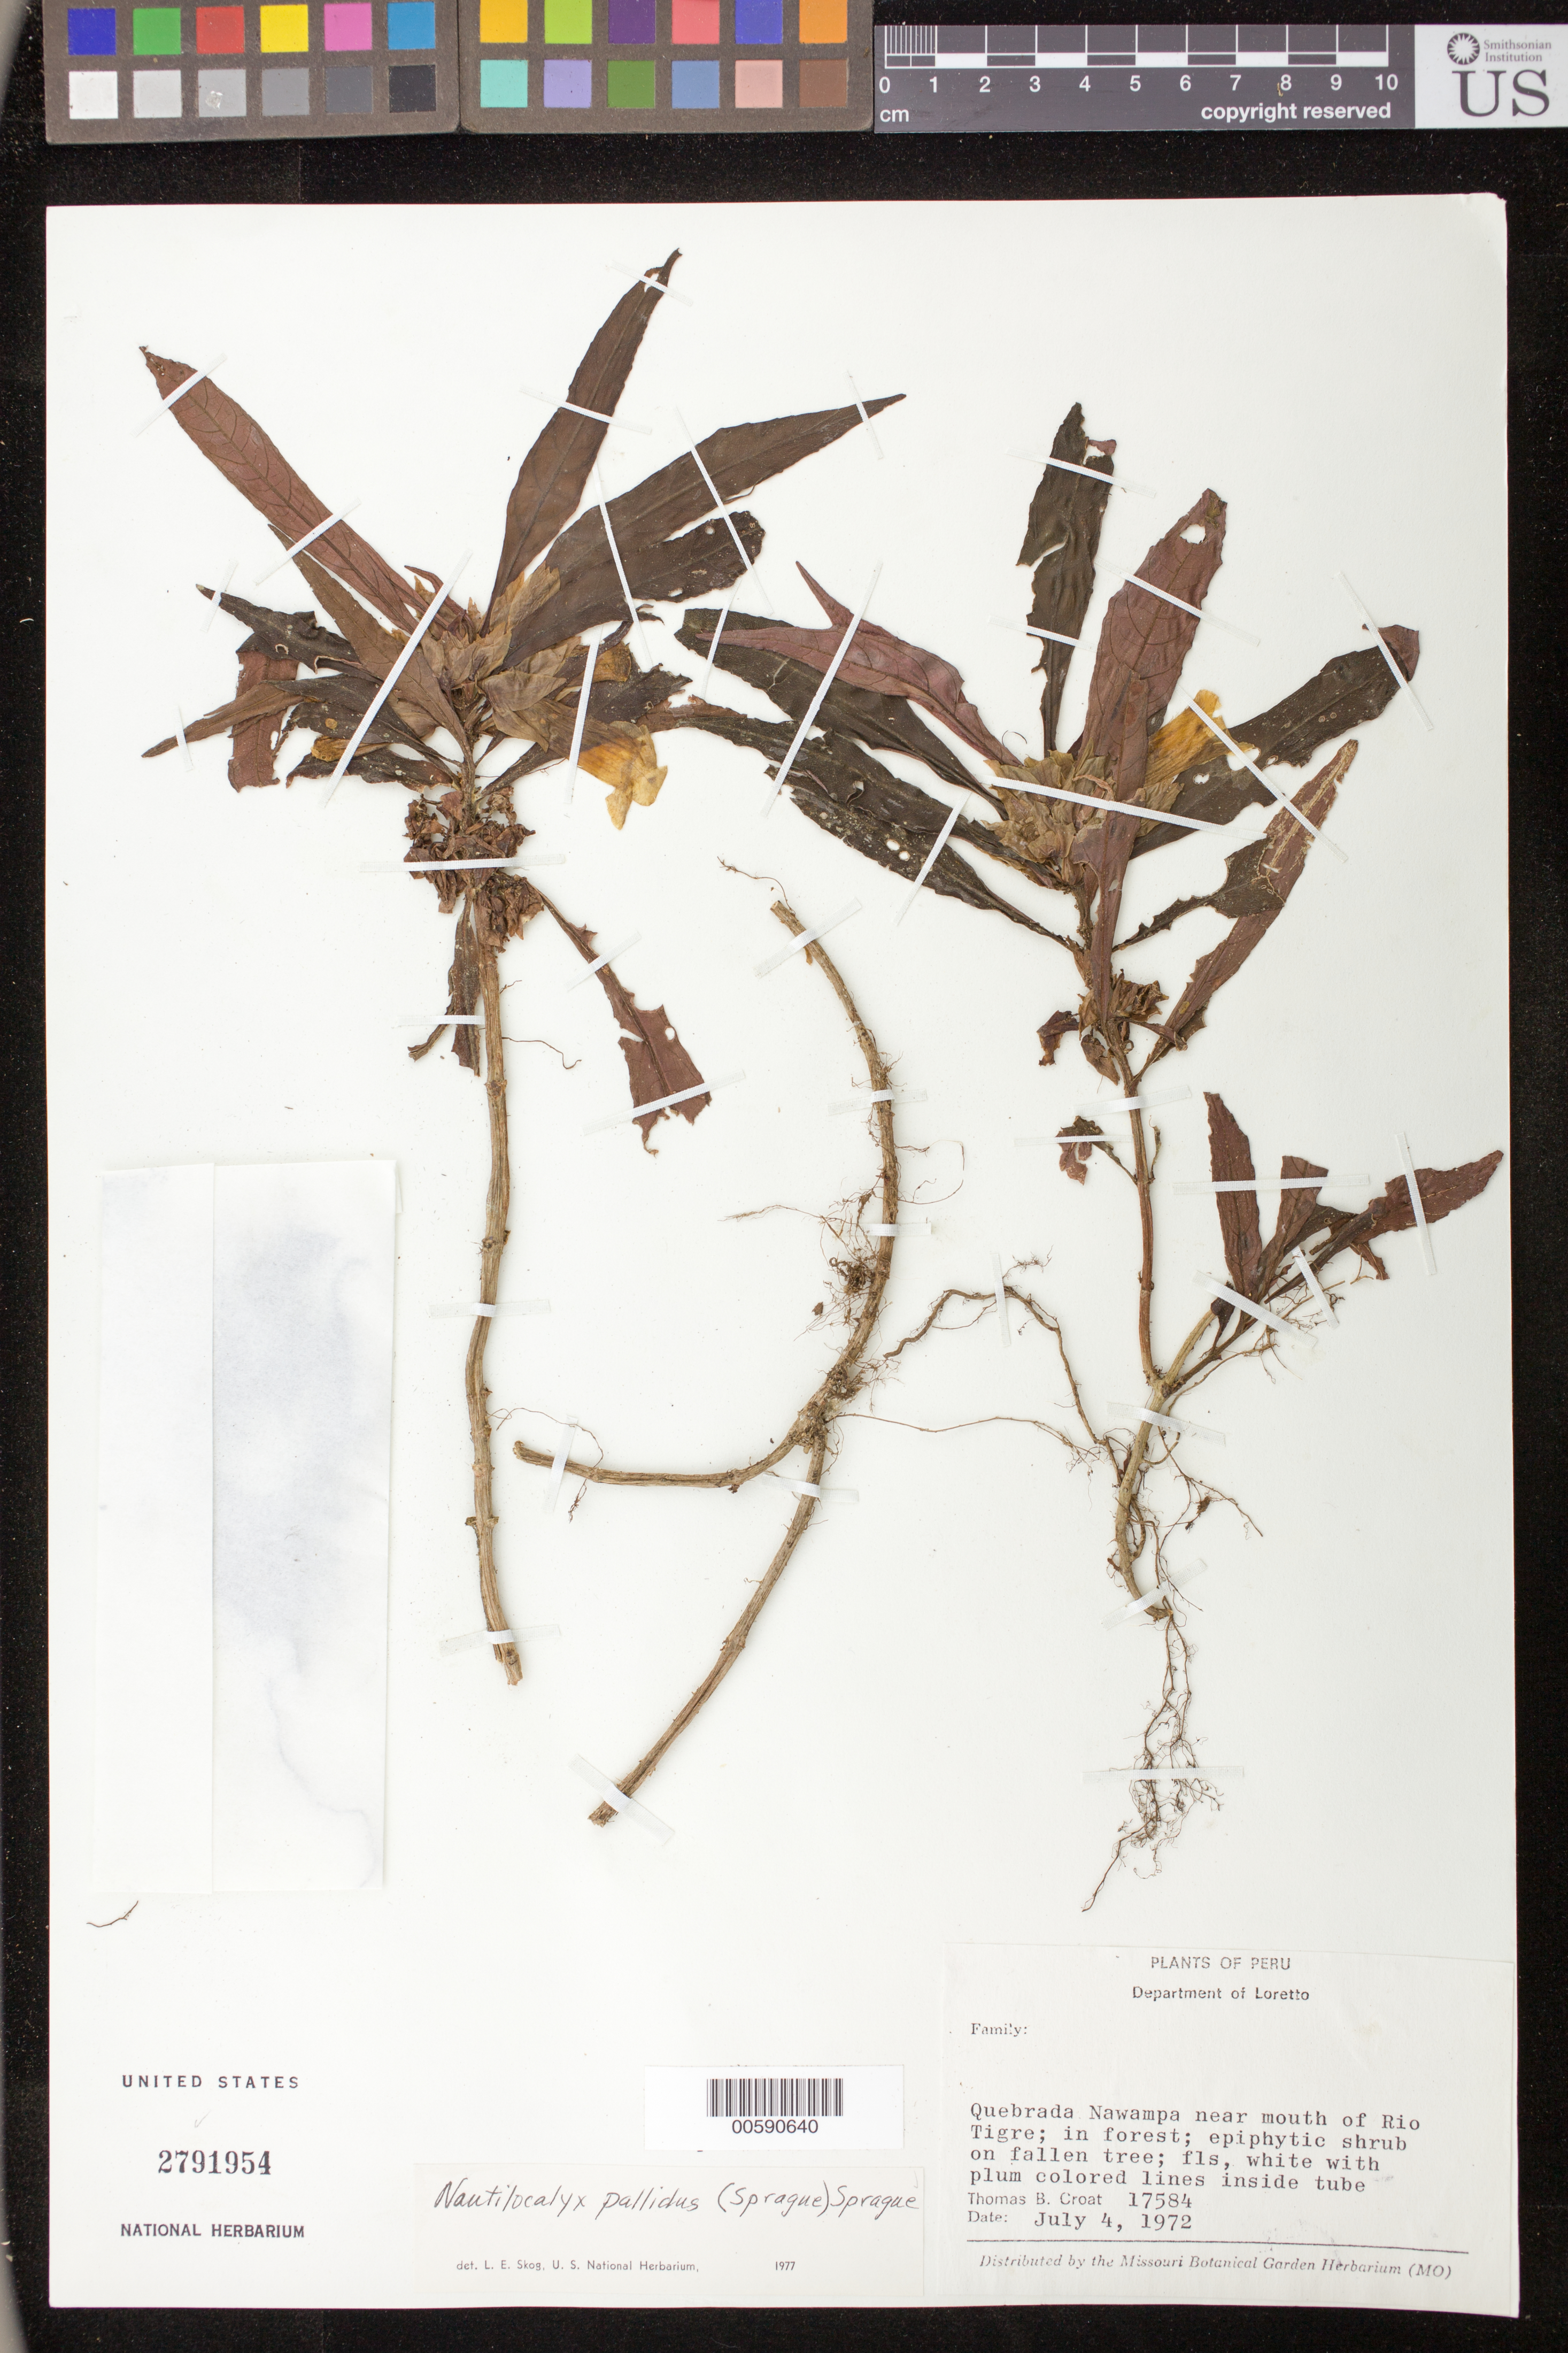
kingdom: Plantae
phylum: Tracheophyta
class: Magnoliopsida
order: Lamiales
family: Gesneriaceae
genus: Nautilocalyx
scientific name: Nautilocalyx pallidus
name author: (Sprague) C. Sprague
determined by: Skog, Laurence E.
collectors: T. B. Croat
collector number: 17584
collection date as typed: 04 Jul 1972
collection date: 1972-07-04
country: Peru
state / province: Loreto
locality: Quebrada Nawampa near mouth of Rio Tigre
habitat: In forest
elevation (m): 100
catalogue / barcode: US 2791954